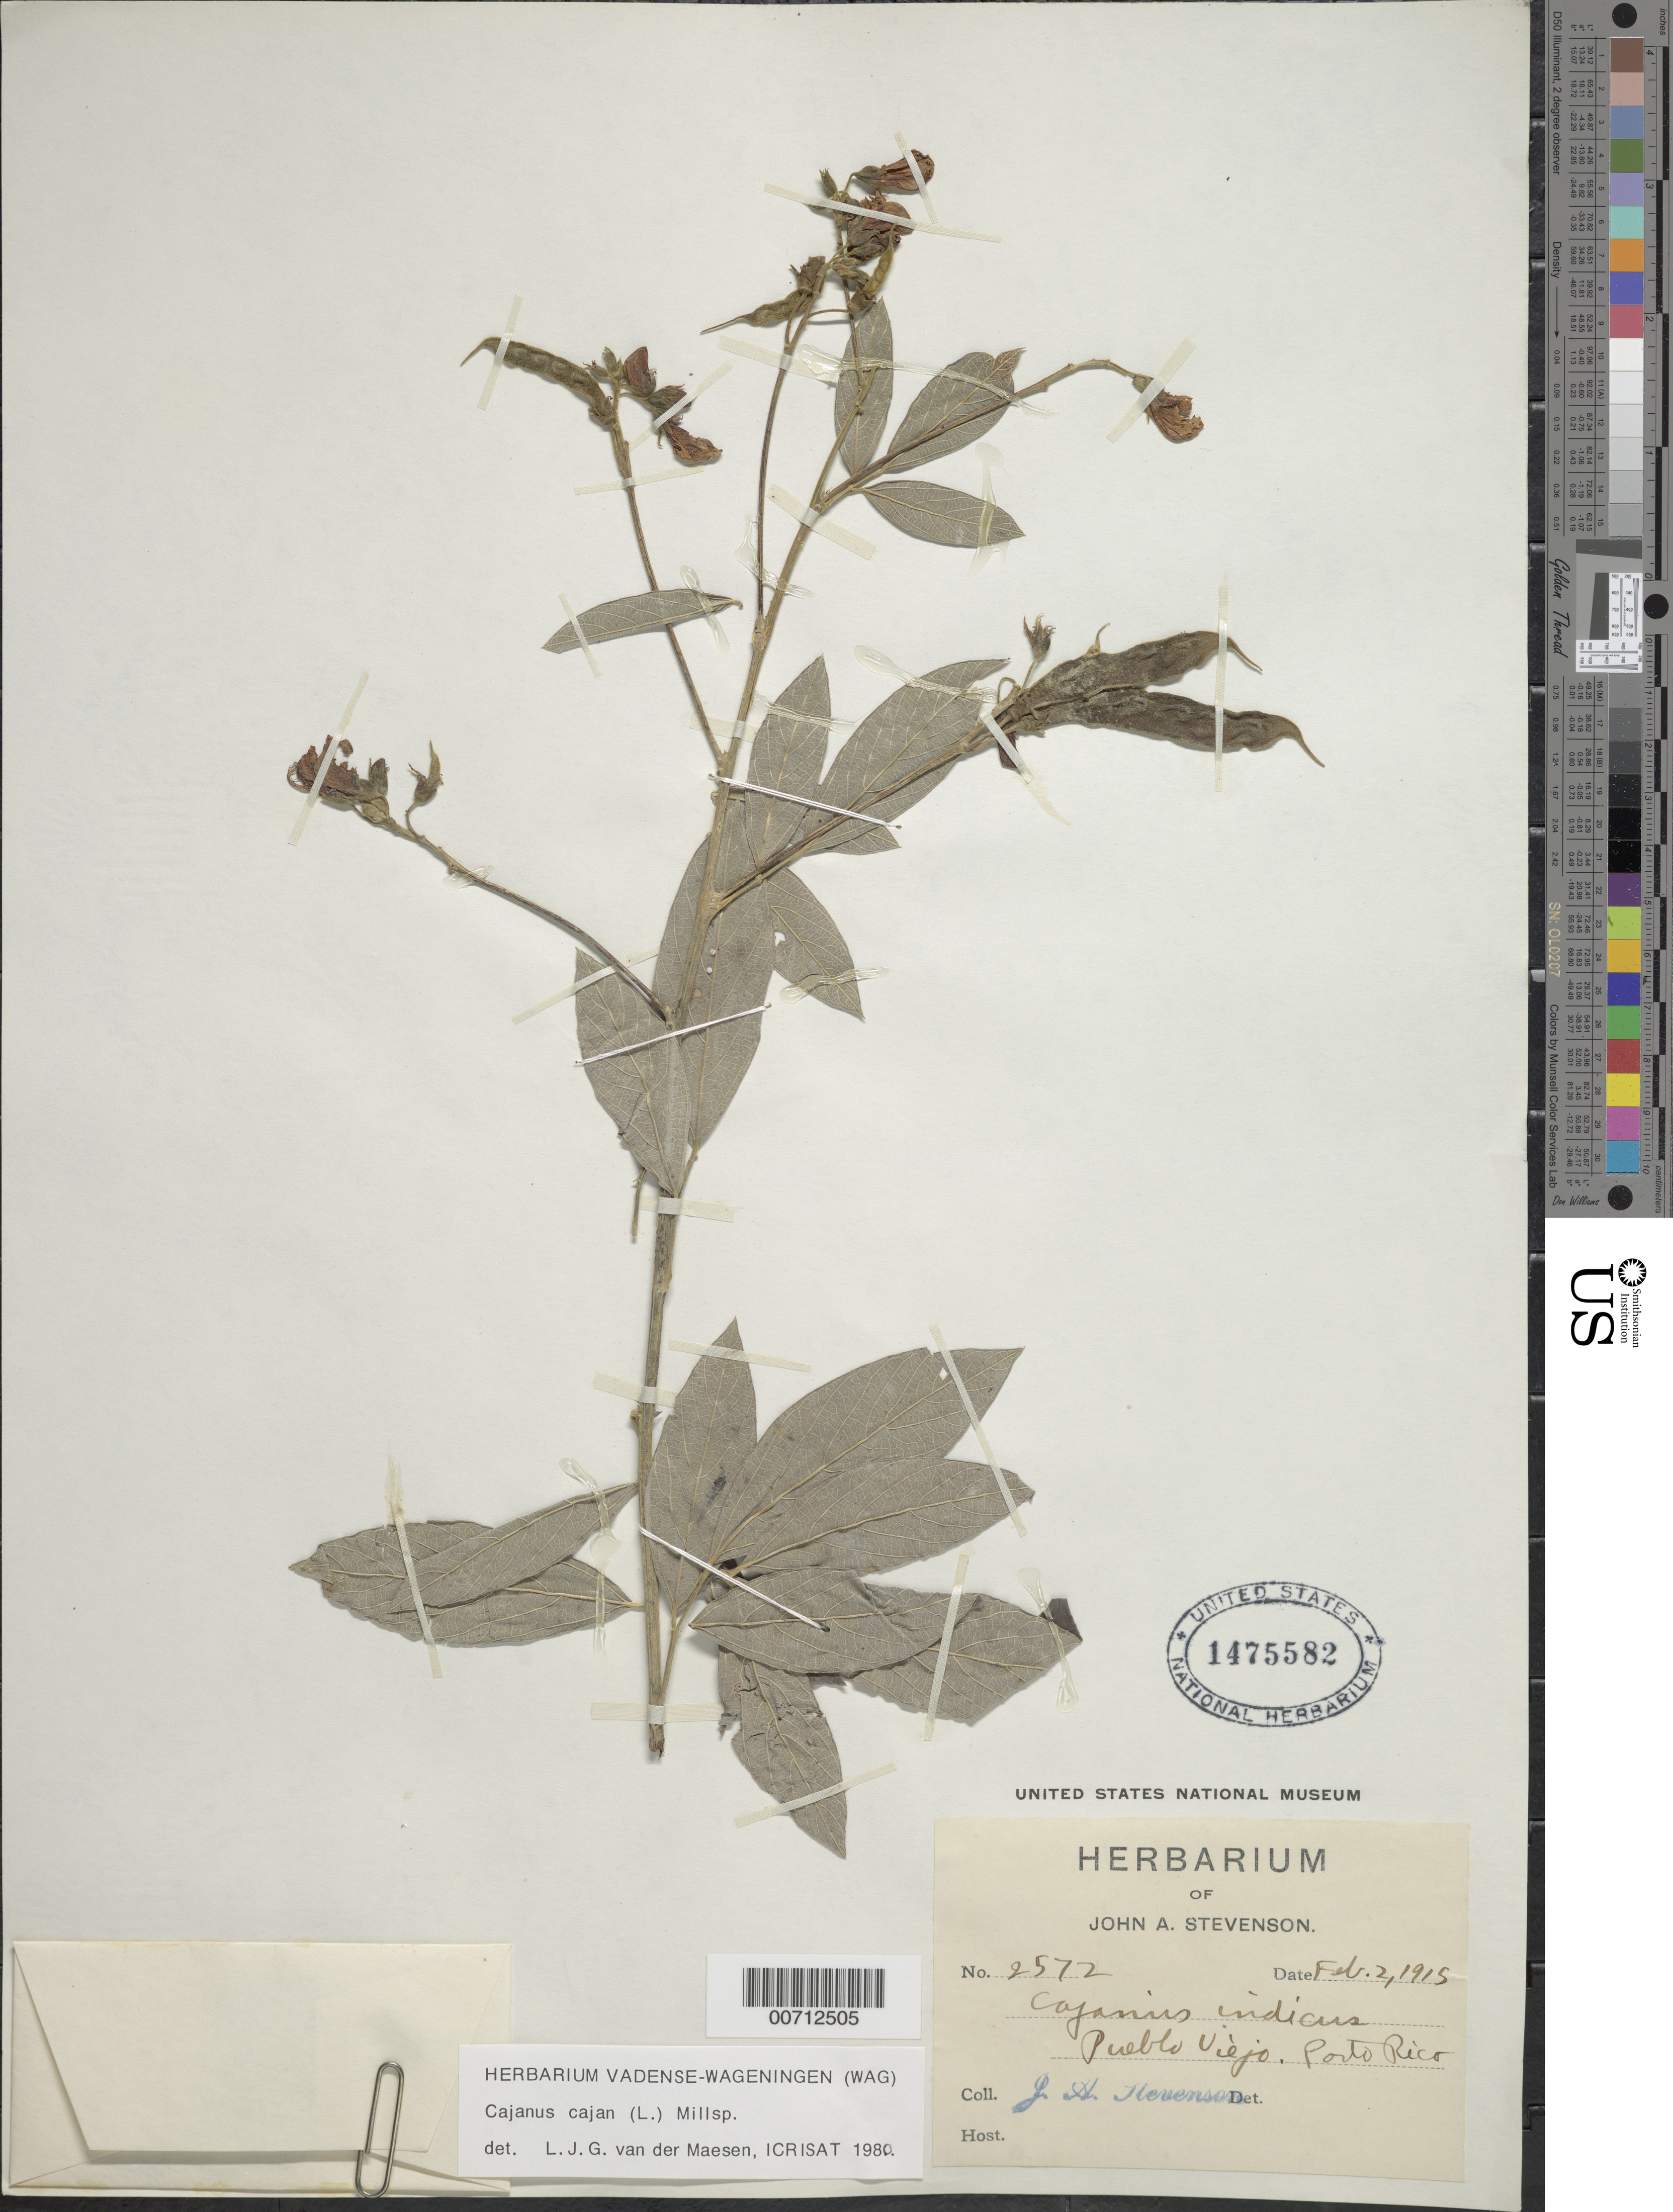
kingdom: Plantae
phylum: Tracheophyta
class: Magnoliopsida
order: Fabales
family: Fabaceae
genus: Cajanus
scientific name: Cajanus cajan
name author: (L.) Huth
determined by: Van Der Maesen, L. J. G., (WAG), Wageningen University (Netherlands)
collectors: J. Stevenson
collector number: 2572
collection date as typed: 02 Feb 1915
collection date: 1915-02-02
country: Puerto Rico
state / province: Pueblo Viejo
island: Greater Antilles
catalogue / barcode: US 1475582